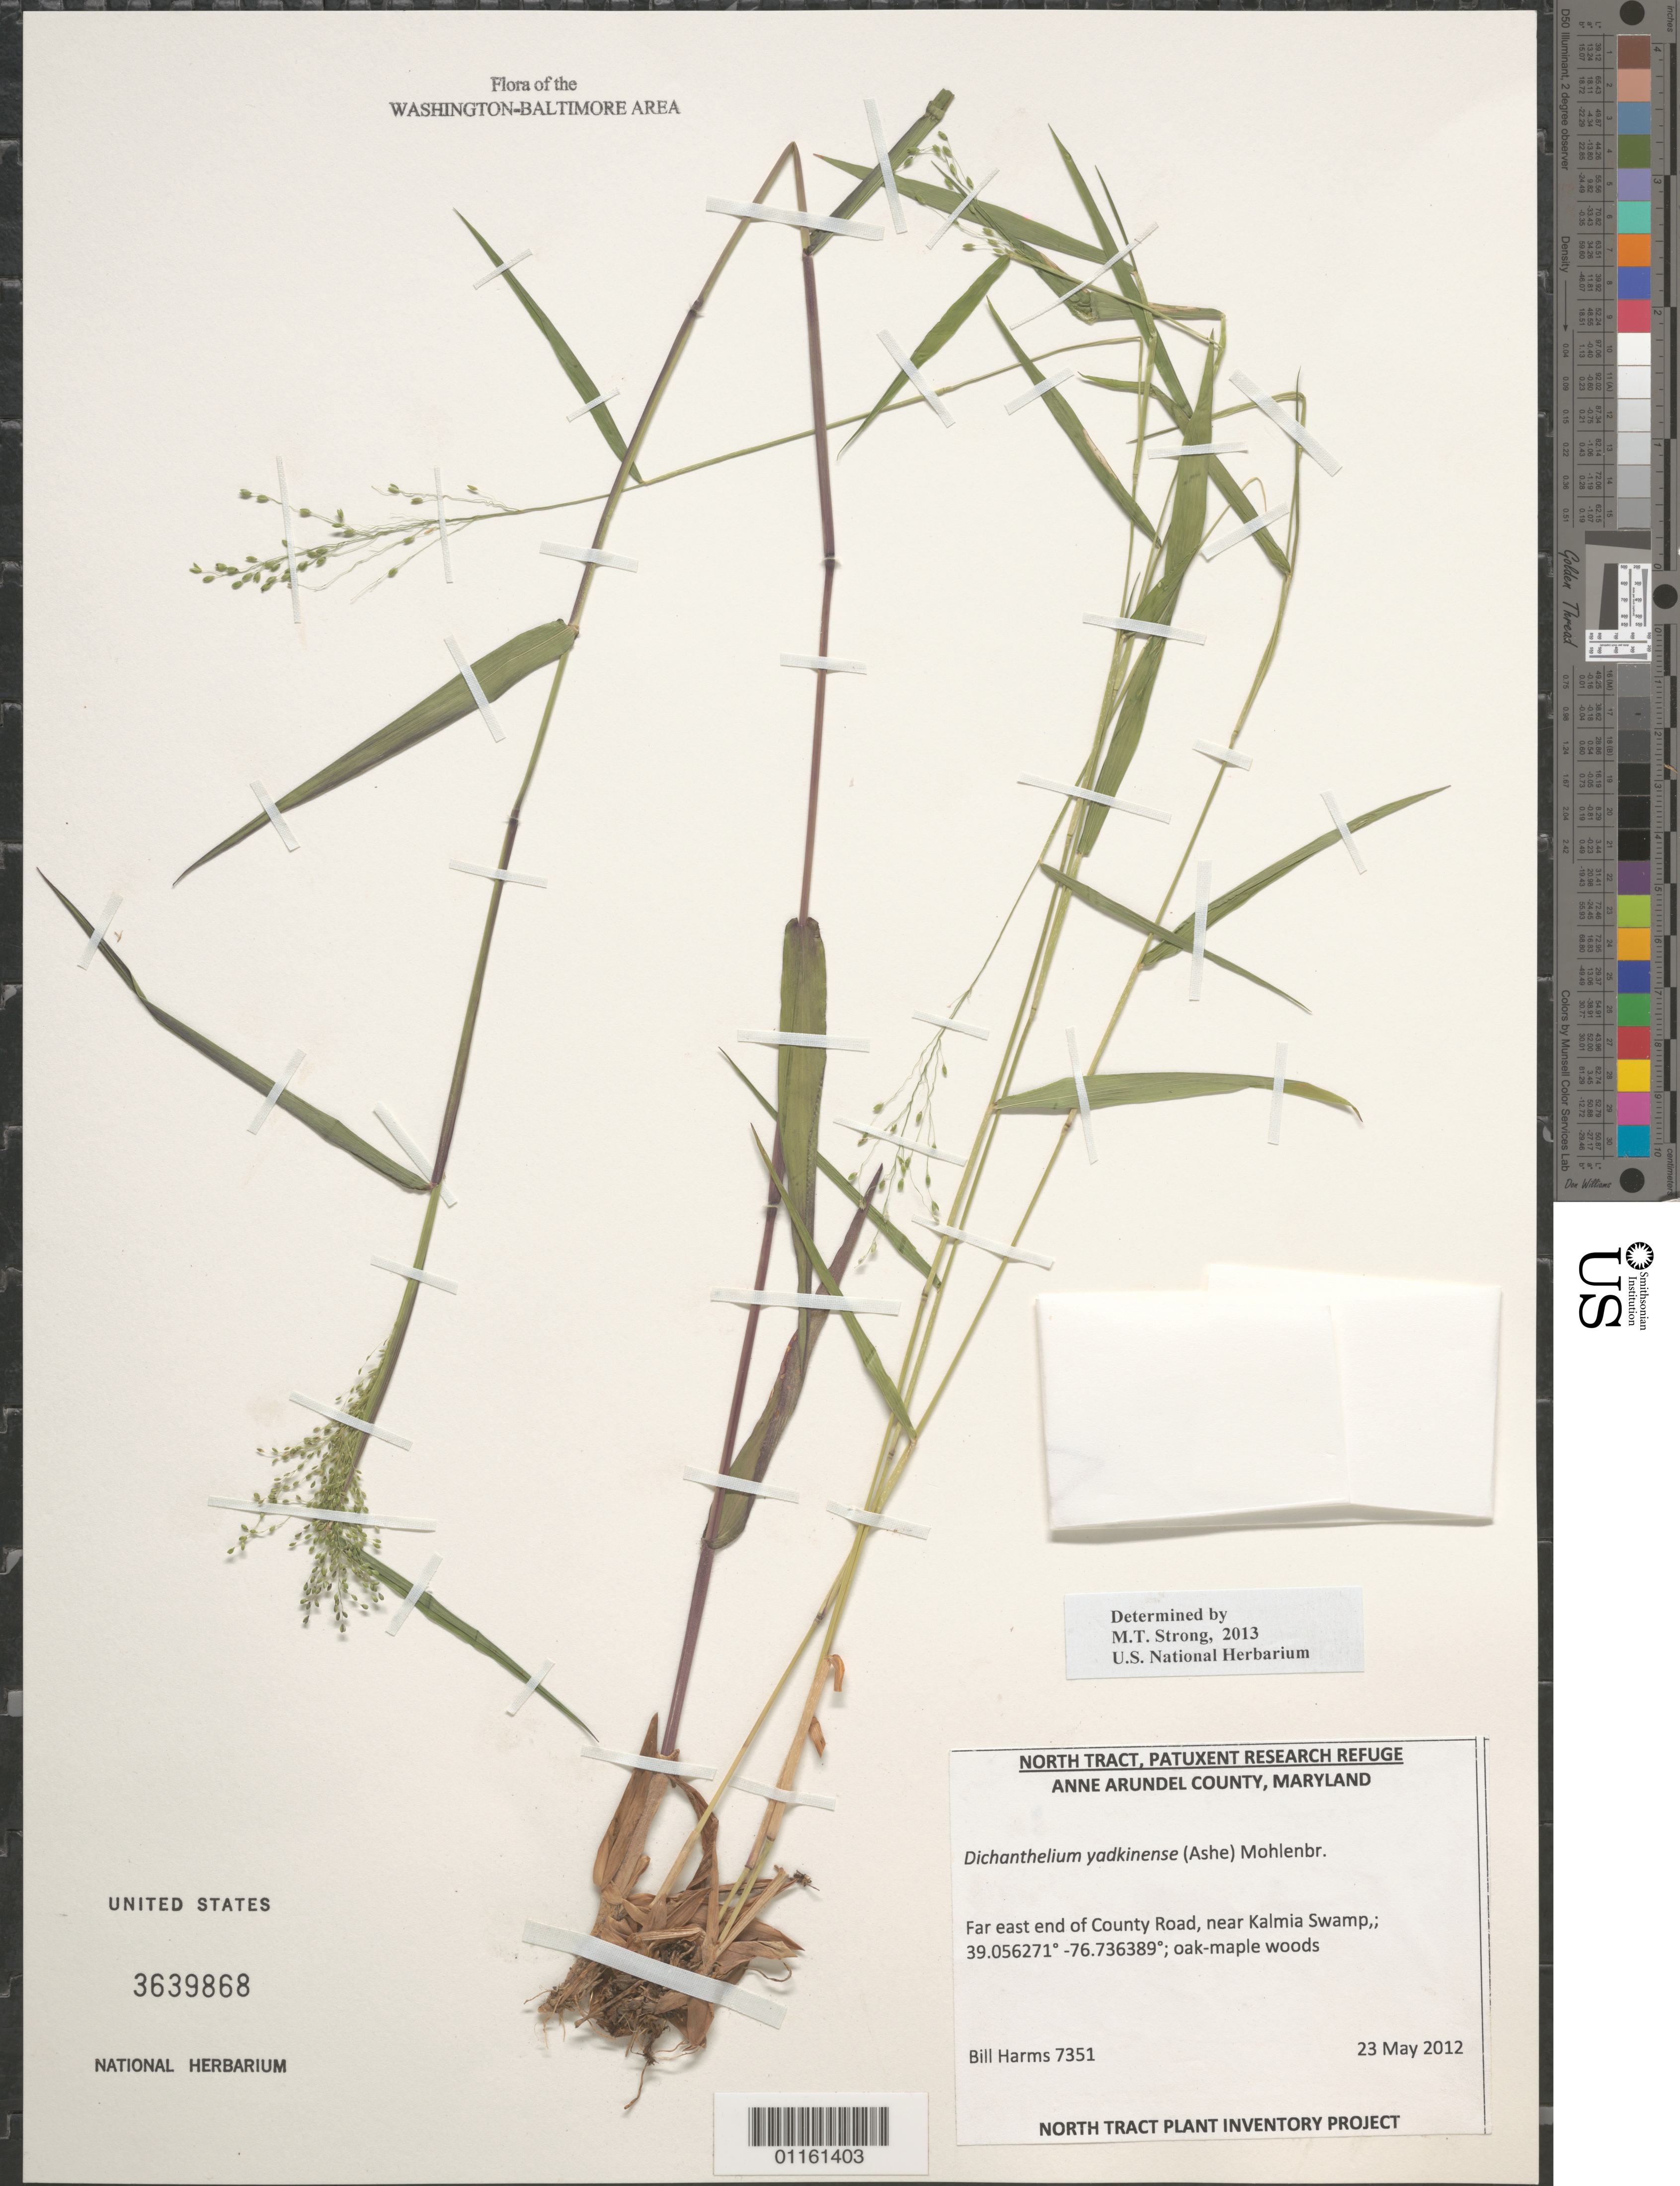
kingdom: Plantae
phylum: Tracheophyta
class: Liliopsida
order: Poales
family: Poaceae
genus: Dichanthelium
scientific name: Dichanthelium yadkinense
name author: (Ashe) Mohlenbr.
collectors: B. Harms & J. Worth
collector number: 7351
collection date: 2012-05-23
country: United States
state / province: Maryland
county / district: Anne Arundel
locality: Far East end of County Road, near Kalmia Swamp, 1050 feet east of Wildlife Loop.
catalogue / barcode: US 3639868